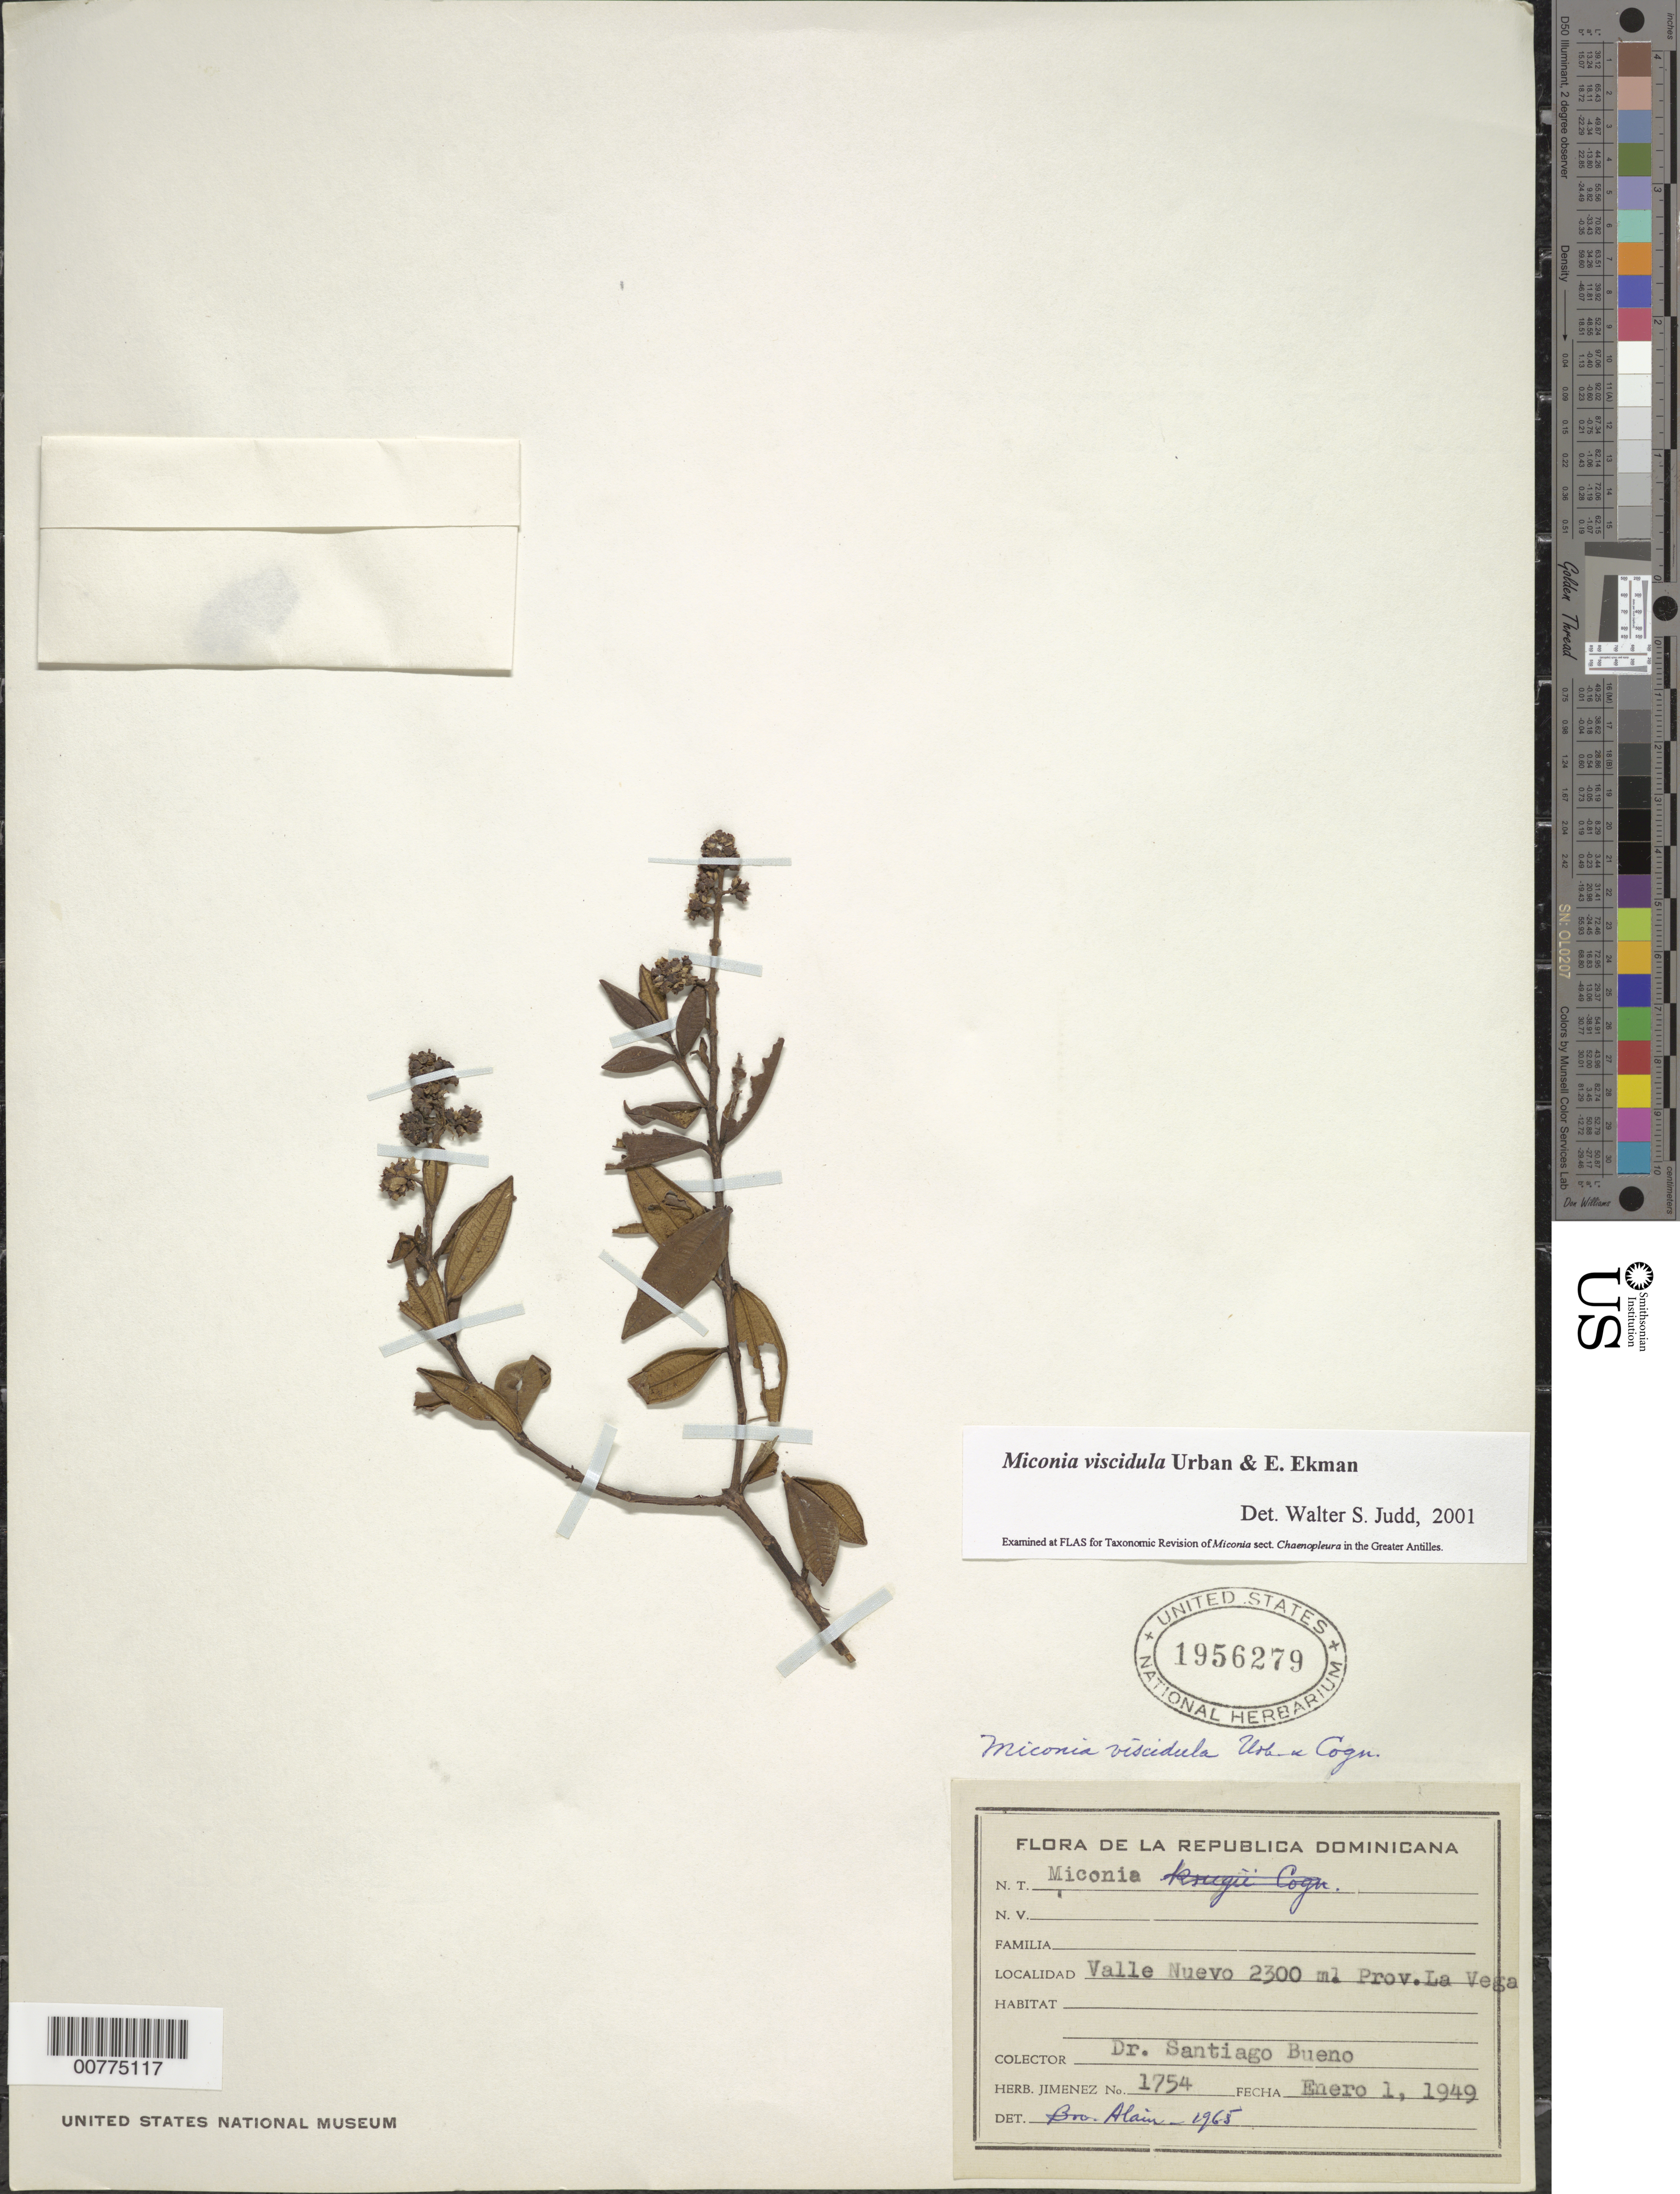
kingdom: Plantae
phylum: Tracheophyta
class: Magnoliopsida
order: Myrtales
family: Melastomataceae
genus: Miconia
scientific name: Miconia viscidula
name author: Urb. & Ekman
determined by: Judd, Walter S.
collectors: S. Bueno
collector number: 1754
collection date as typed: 01 Jan 1949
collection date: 1949-01-01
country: Dominican Republic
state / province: La Vega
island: Hispaniola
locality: Valle Nuevo.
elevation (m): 2300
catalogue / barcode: US 1956279